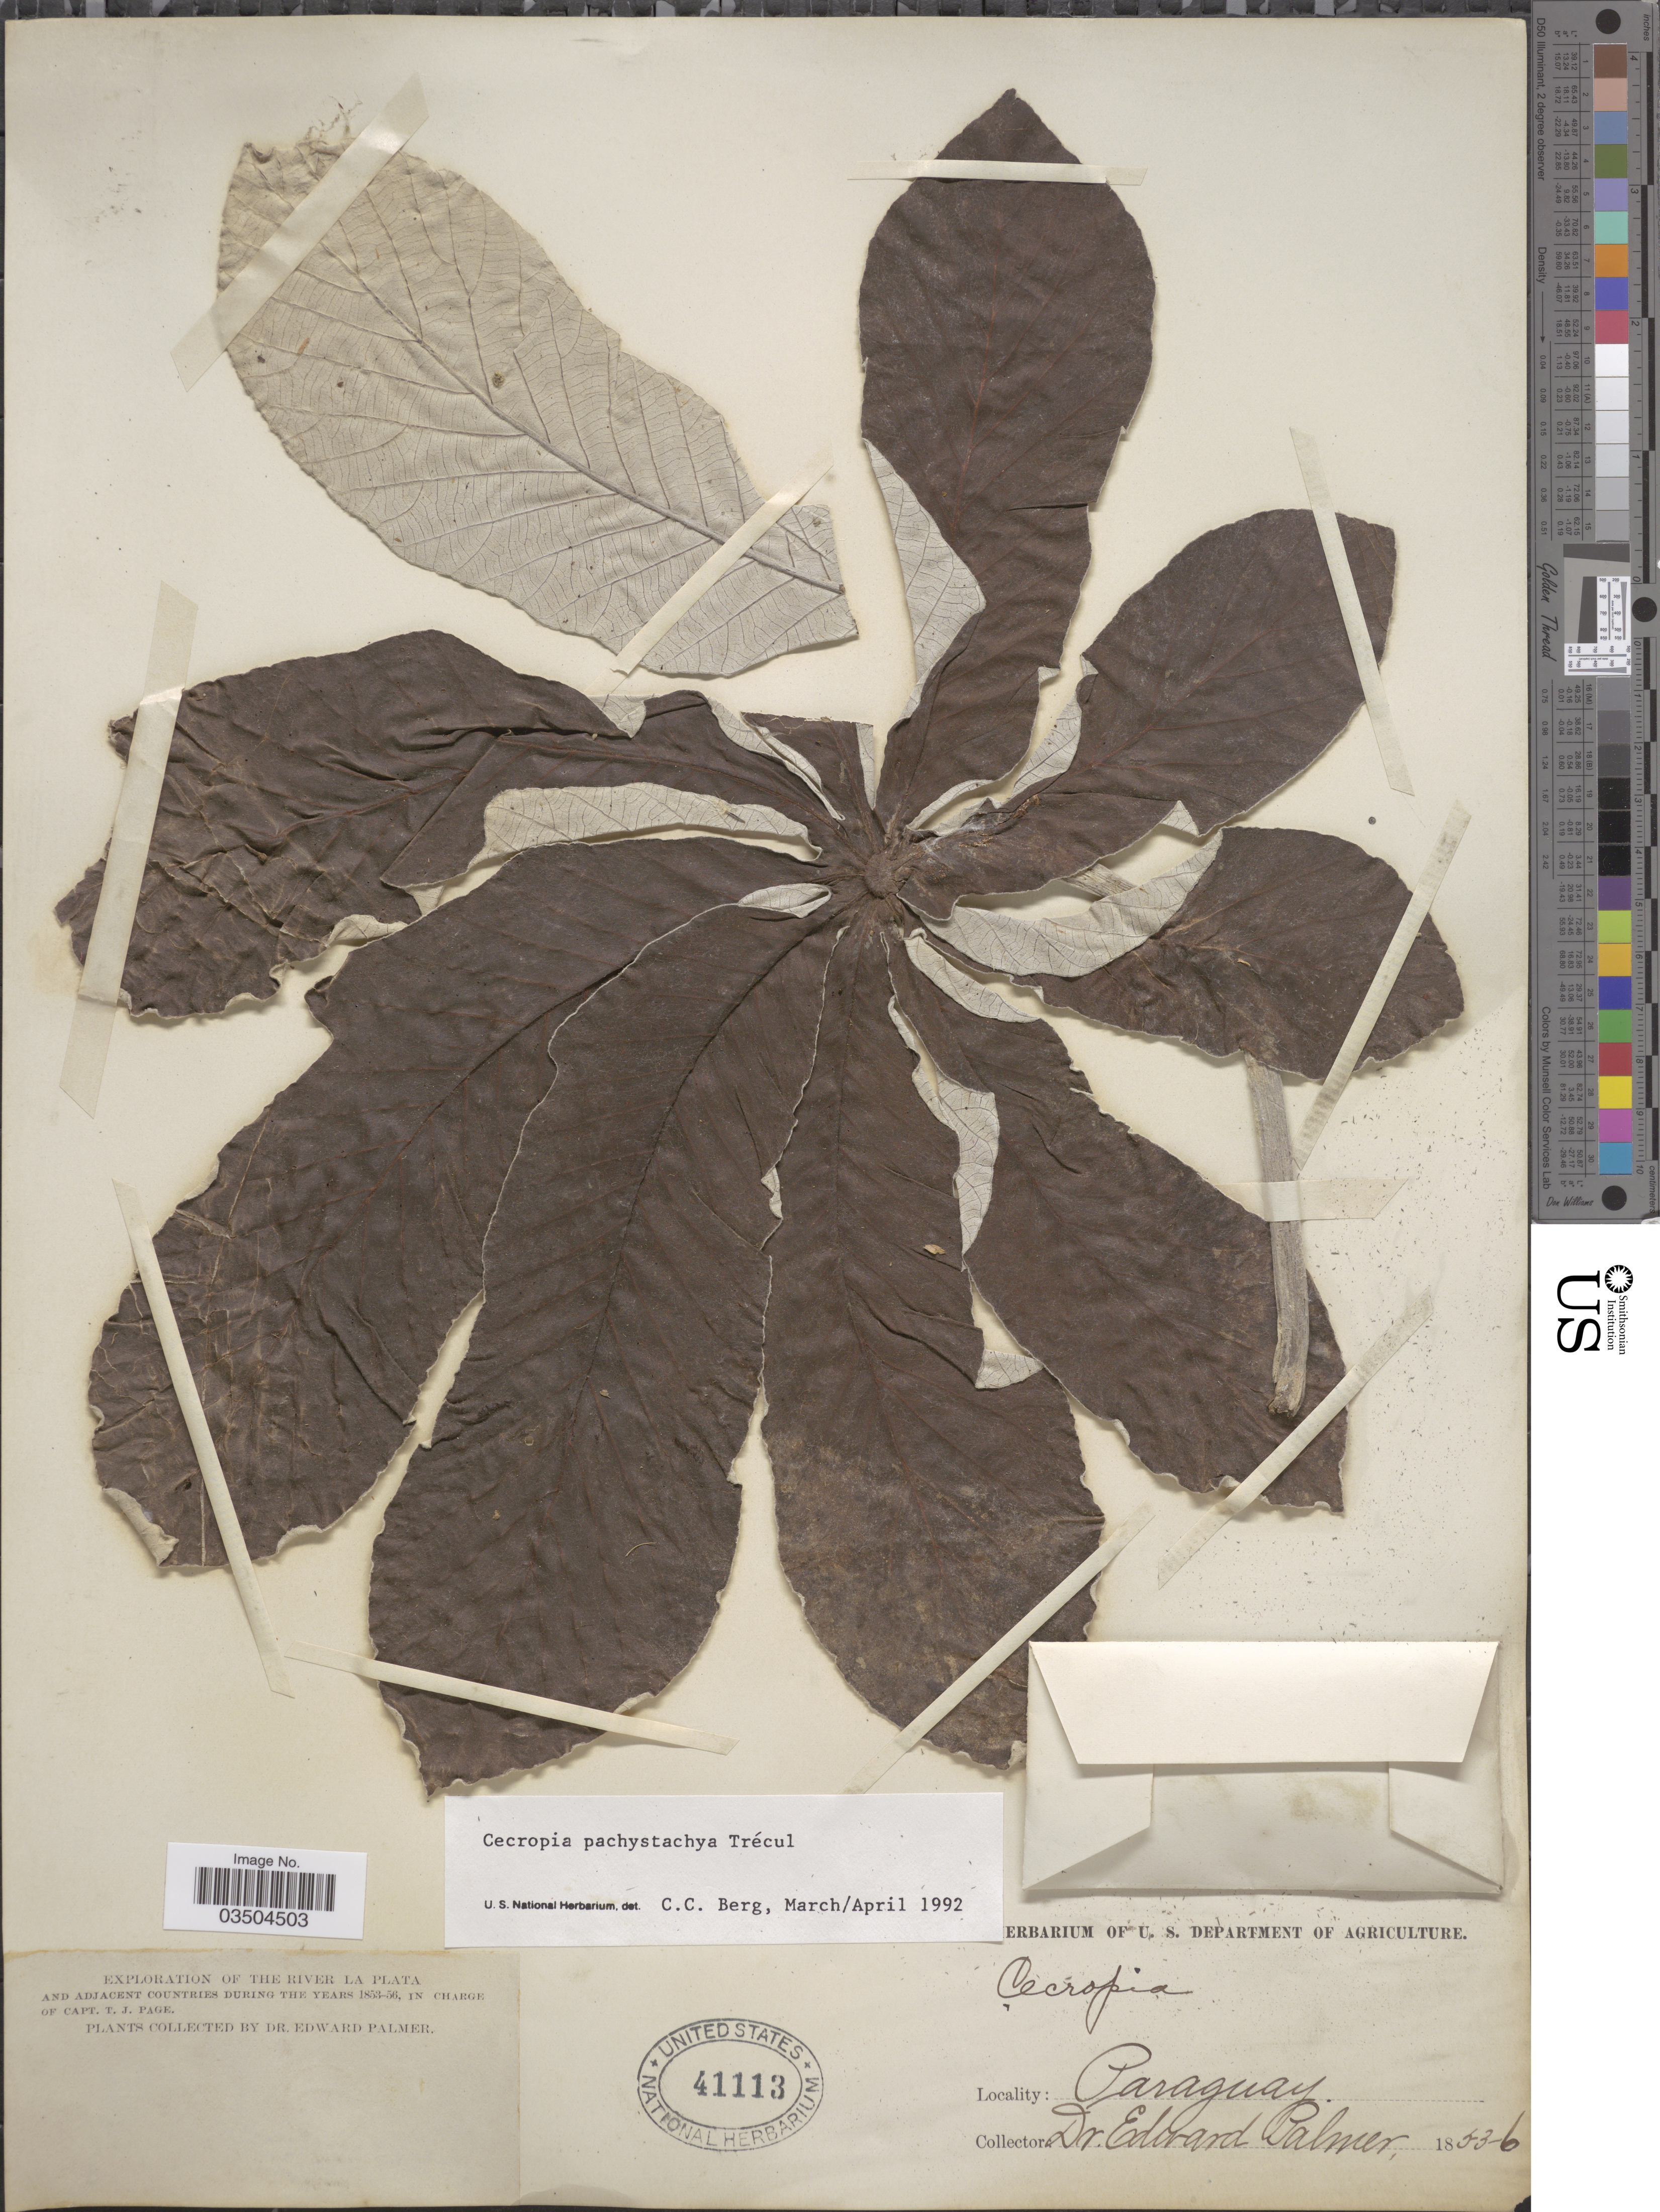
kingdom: Plantae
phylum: Tracheophyta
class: Magnoliopsida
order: Rosales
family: Urticaceae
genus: Cecropia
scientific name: Cecropia pachystachya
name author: Trécul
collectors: E. Palmer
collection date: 1853/1863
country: Paraguay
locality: The River La Plata.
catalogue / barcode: US 41113